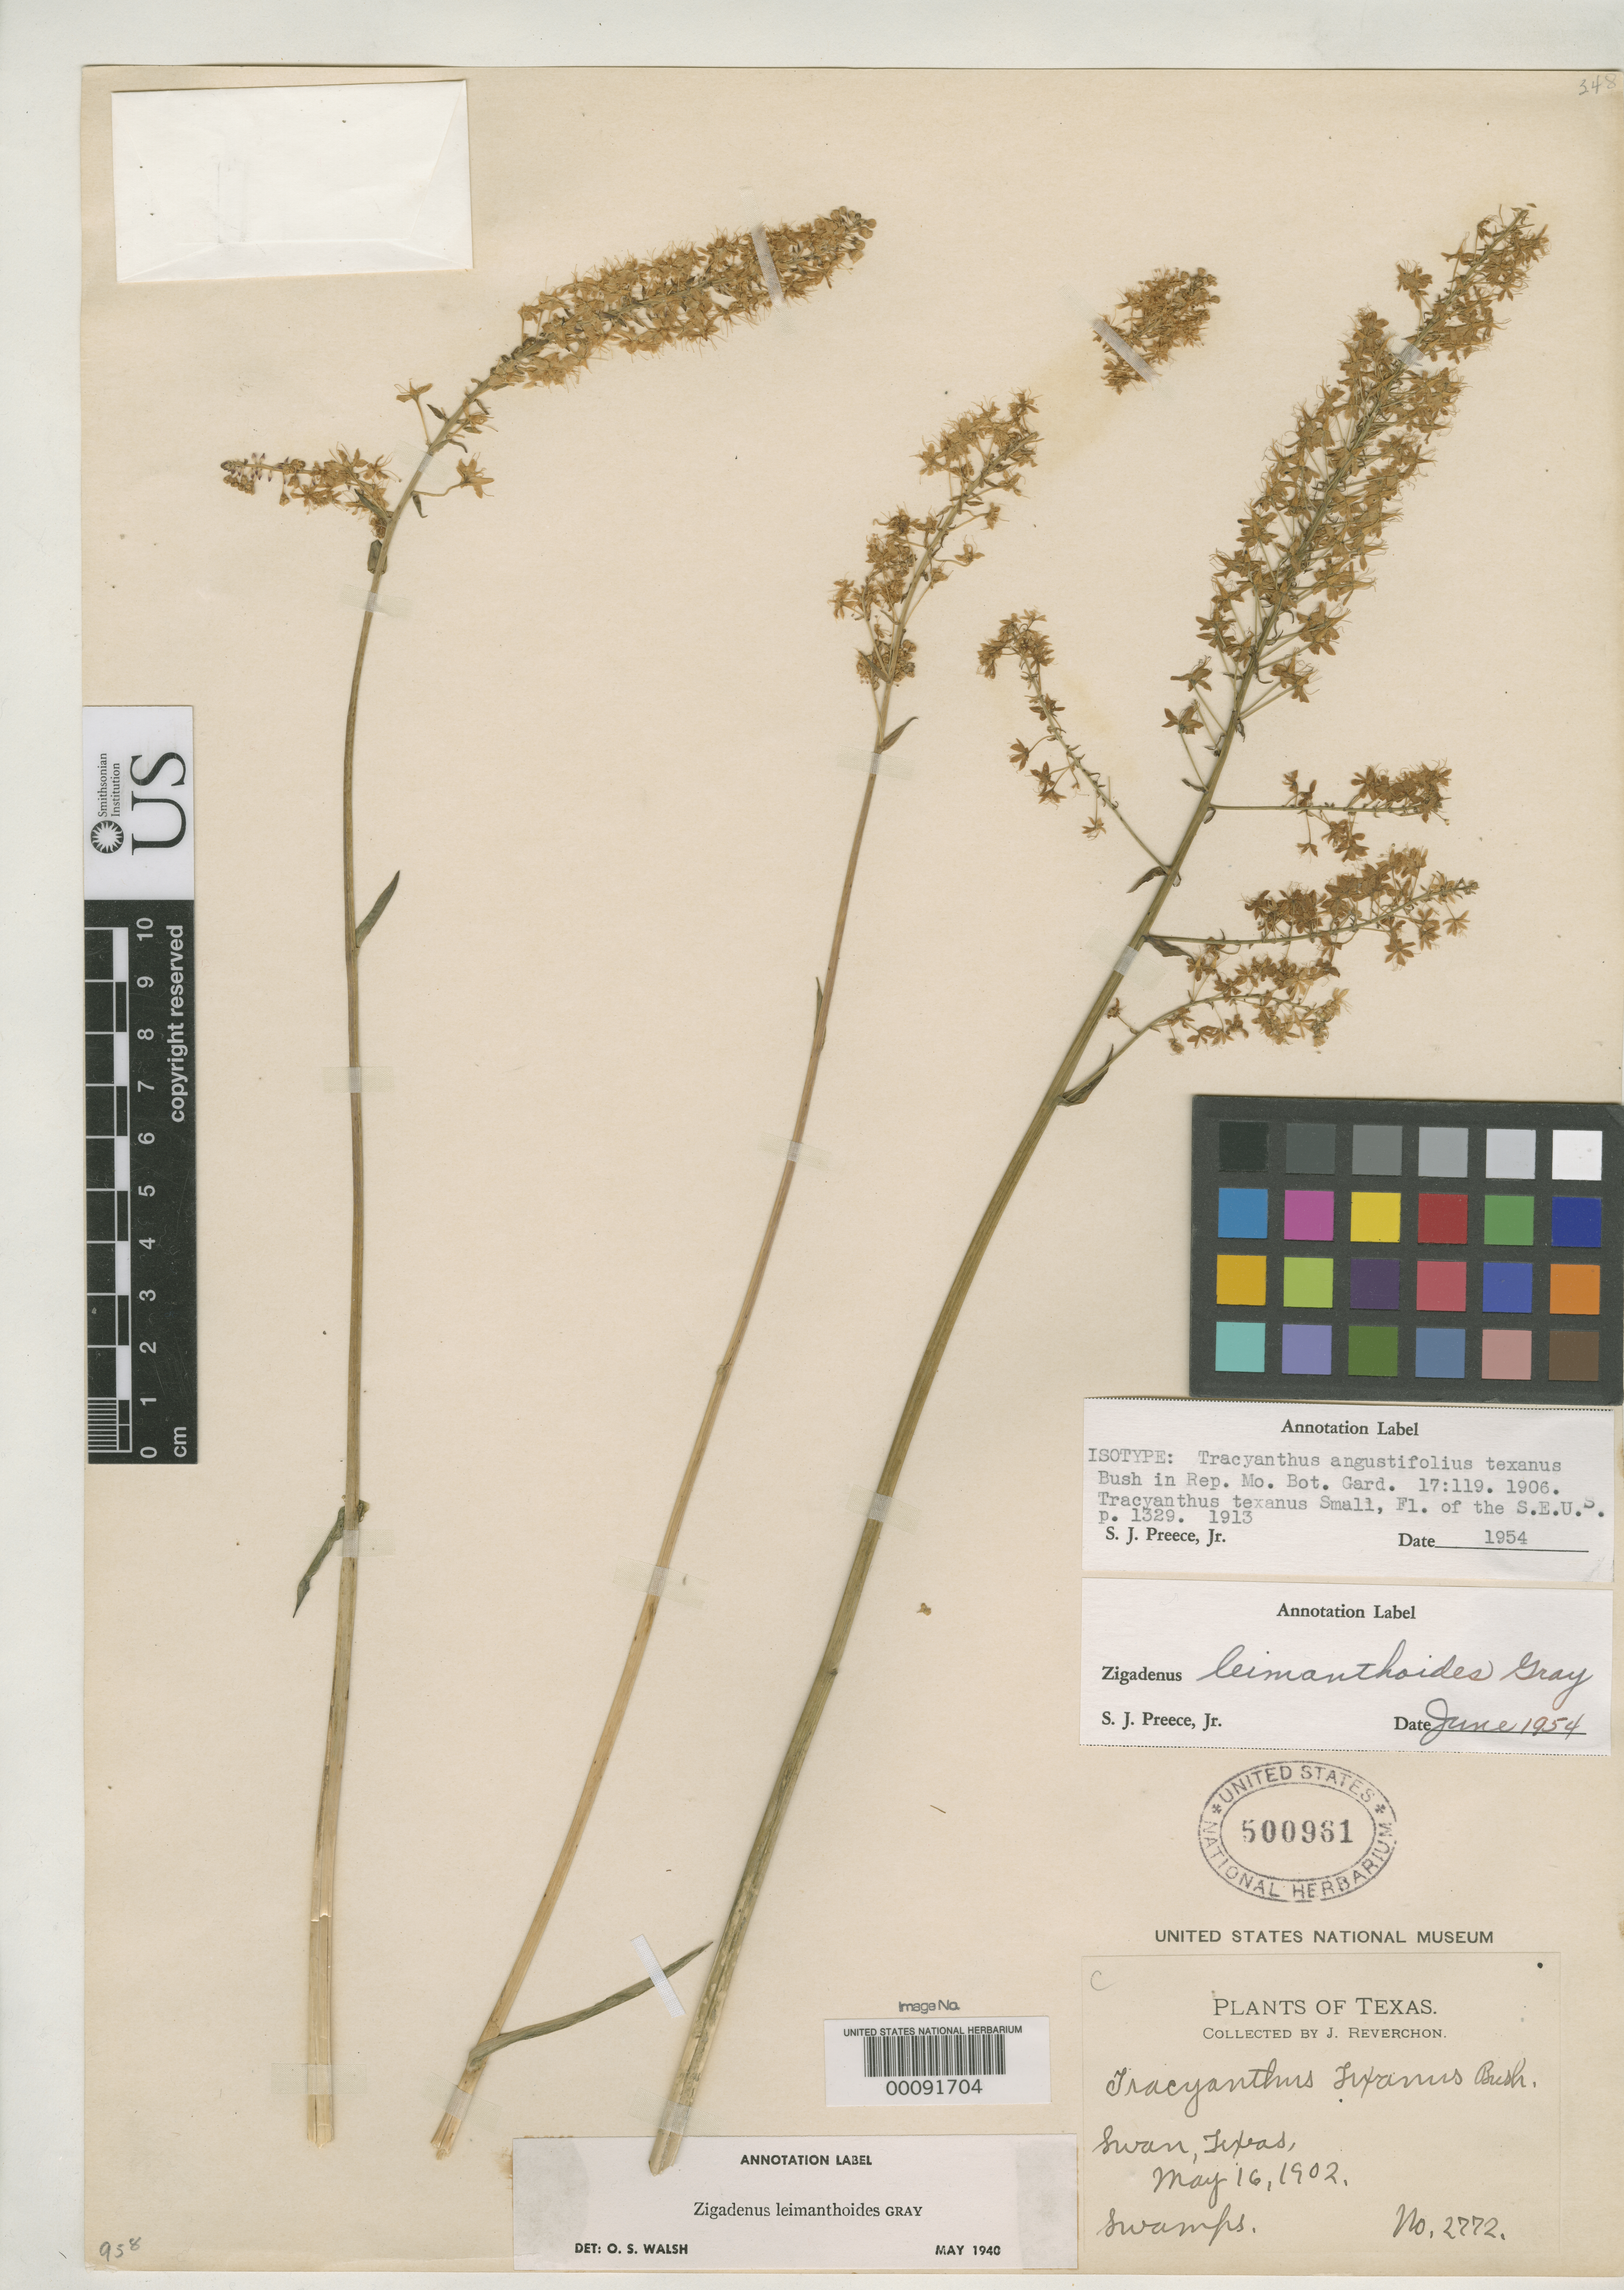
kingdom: Plantae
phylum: Tracheophyta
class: Liliopsida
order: Liliales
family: Melanthiaceae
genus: Tracyanthus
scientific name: Tracyanthus angustifolius var. texanus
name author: Bush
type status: Isotype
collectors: J. Reverchon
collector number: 2772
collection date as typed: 16 May 1902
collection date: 1902-05-16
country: United States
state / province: Texas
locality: Swan.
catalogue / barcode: US 500961